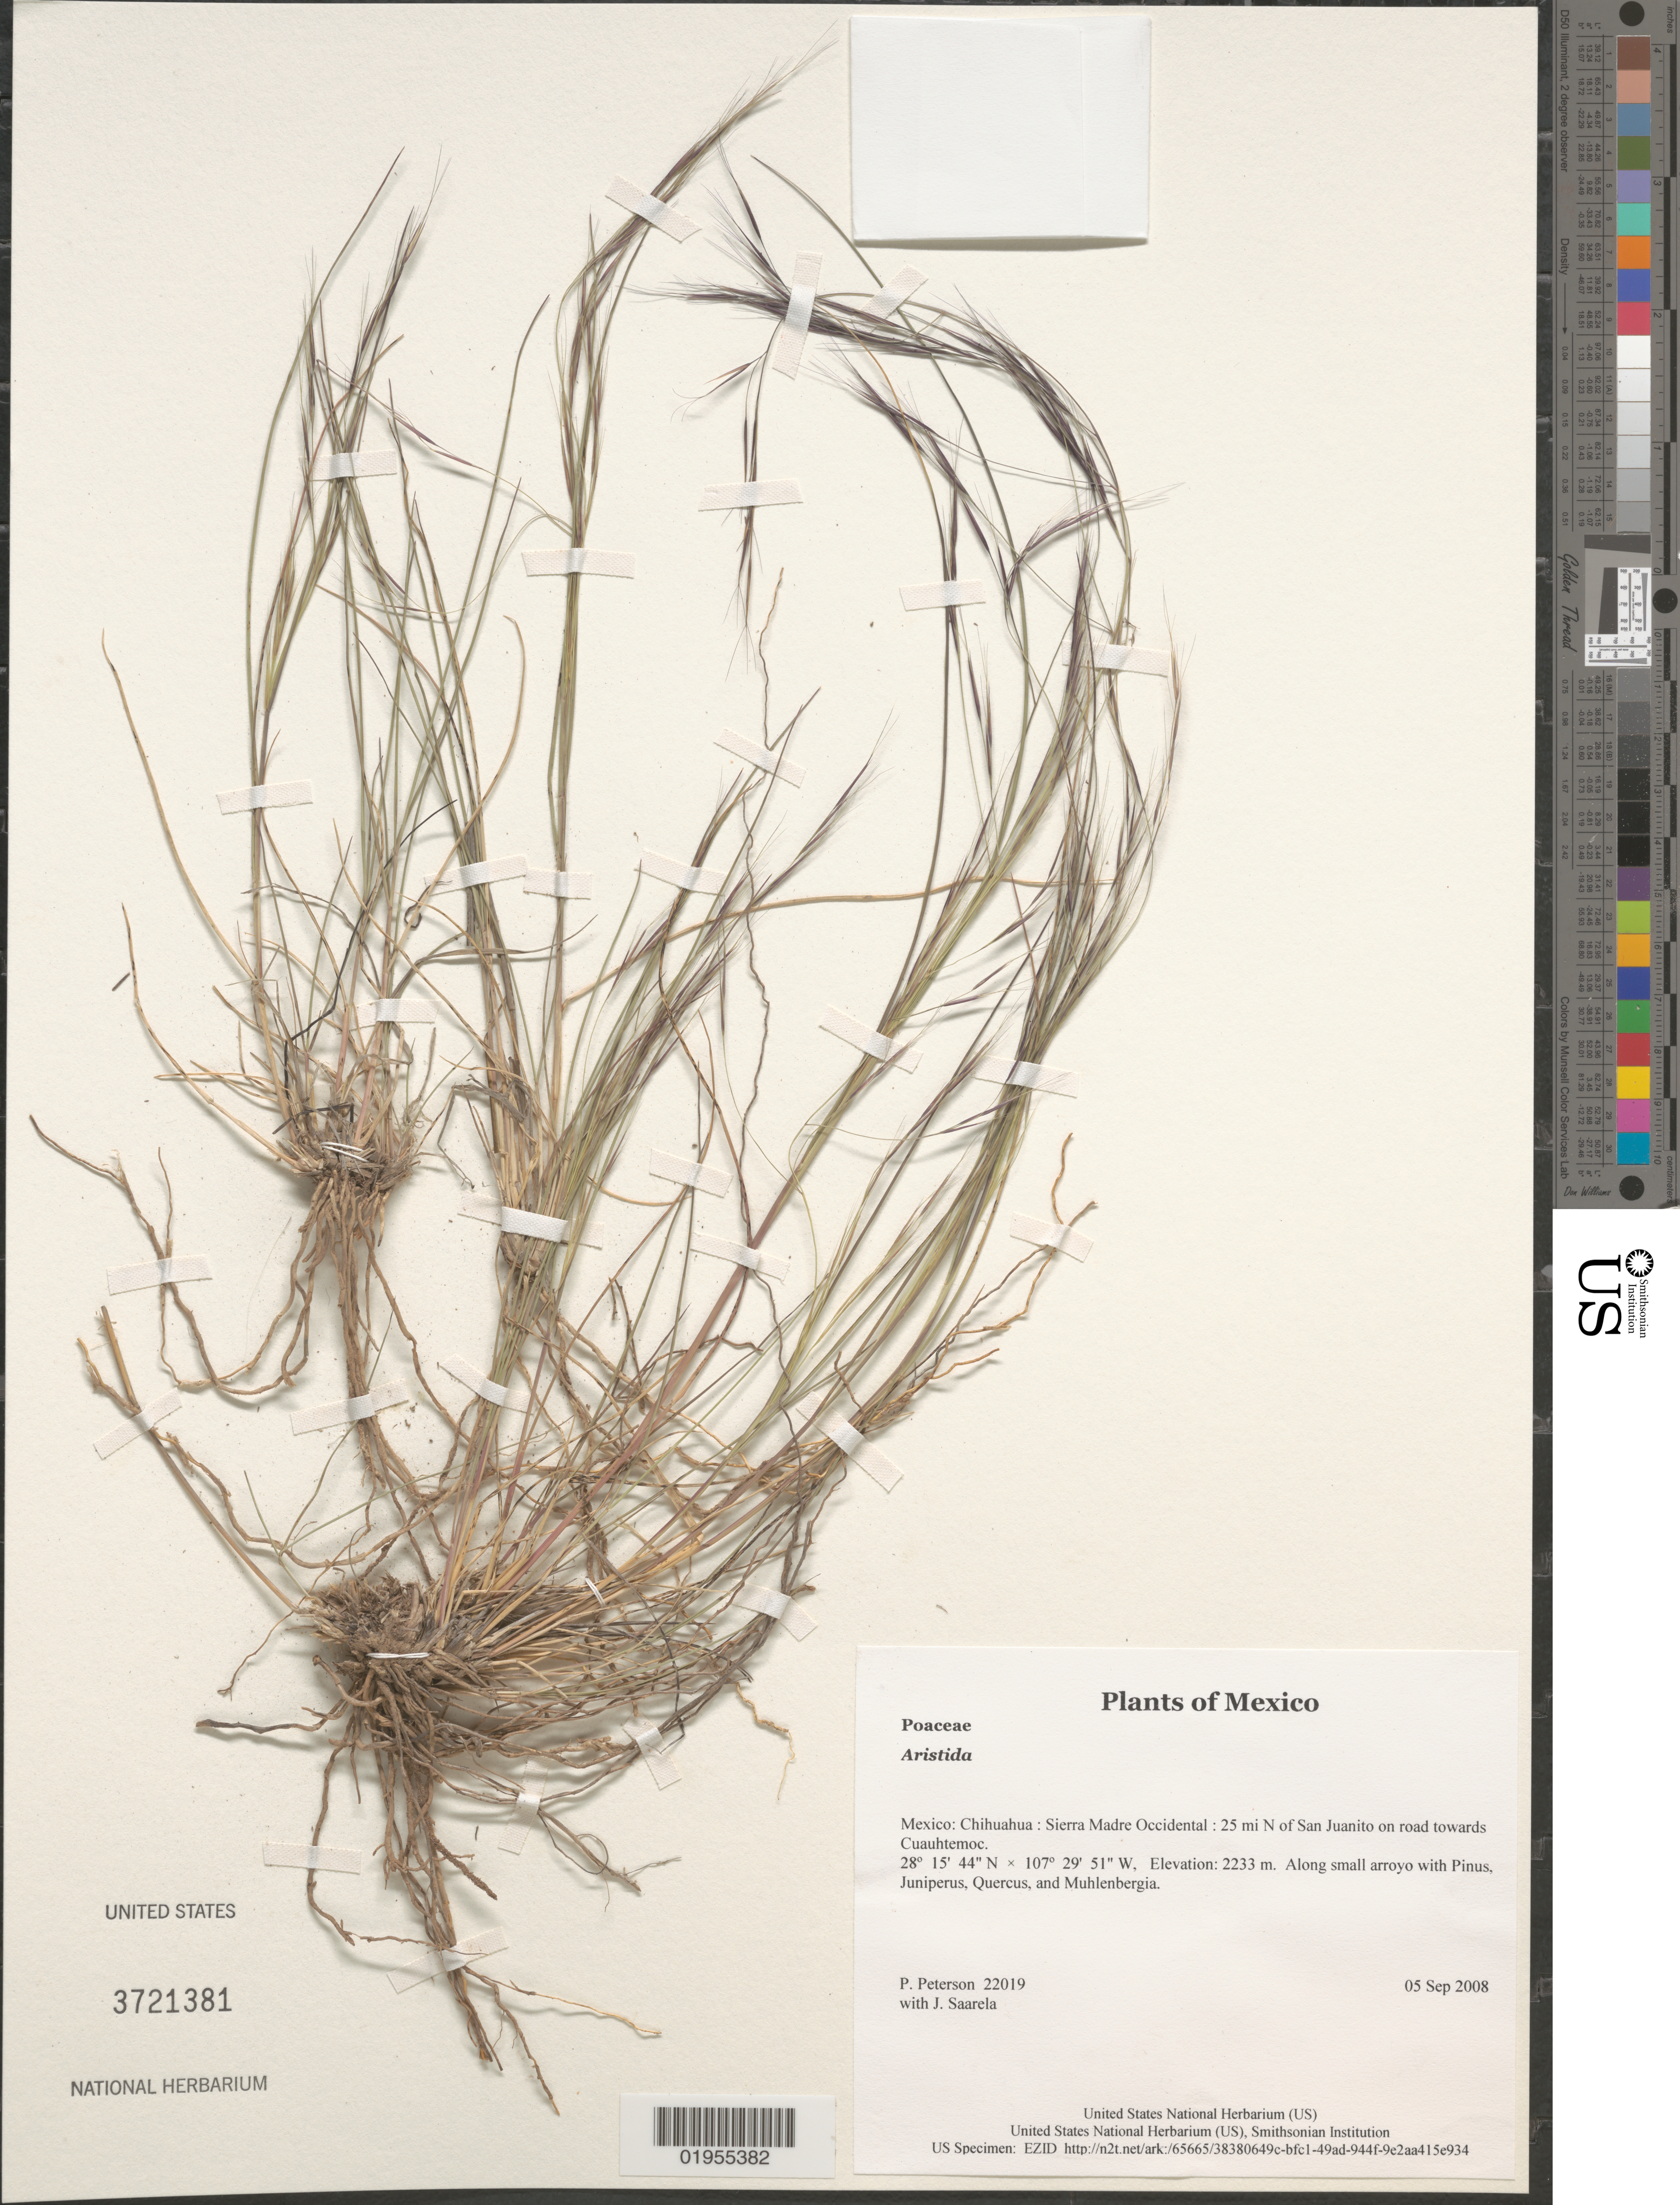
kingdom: Plantae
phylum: Tracheophyta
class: Liliopsida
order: Poales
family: Poaceae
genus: Aristida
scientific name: Aristida sp.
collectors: P. M. Peterson & J. Saarela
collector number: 22019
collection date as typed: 05 Sep 2008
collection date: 2008-09-05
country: Mexico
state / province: Chihuahua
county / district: Sierra Madre Occidental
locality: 25 mi N of San Juanito on road towards Cuauhtemoc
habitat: Along small arroyo with Pinus, Juniperus, Quercus, and Muhlenbergia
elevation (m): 2233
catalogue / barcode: US 3721381